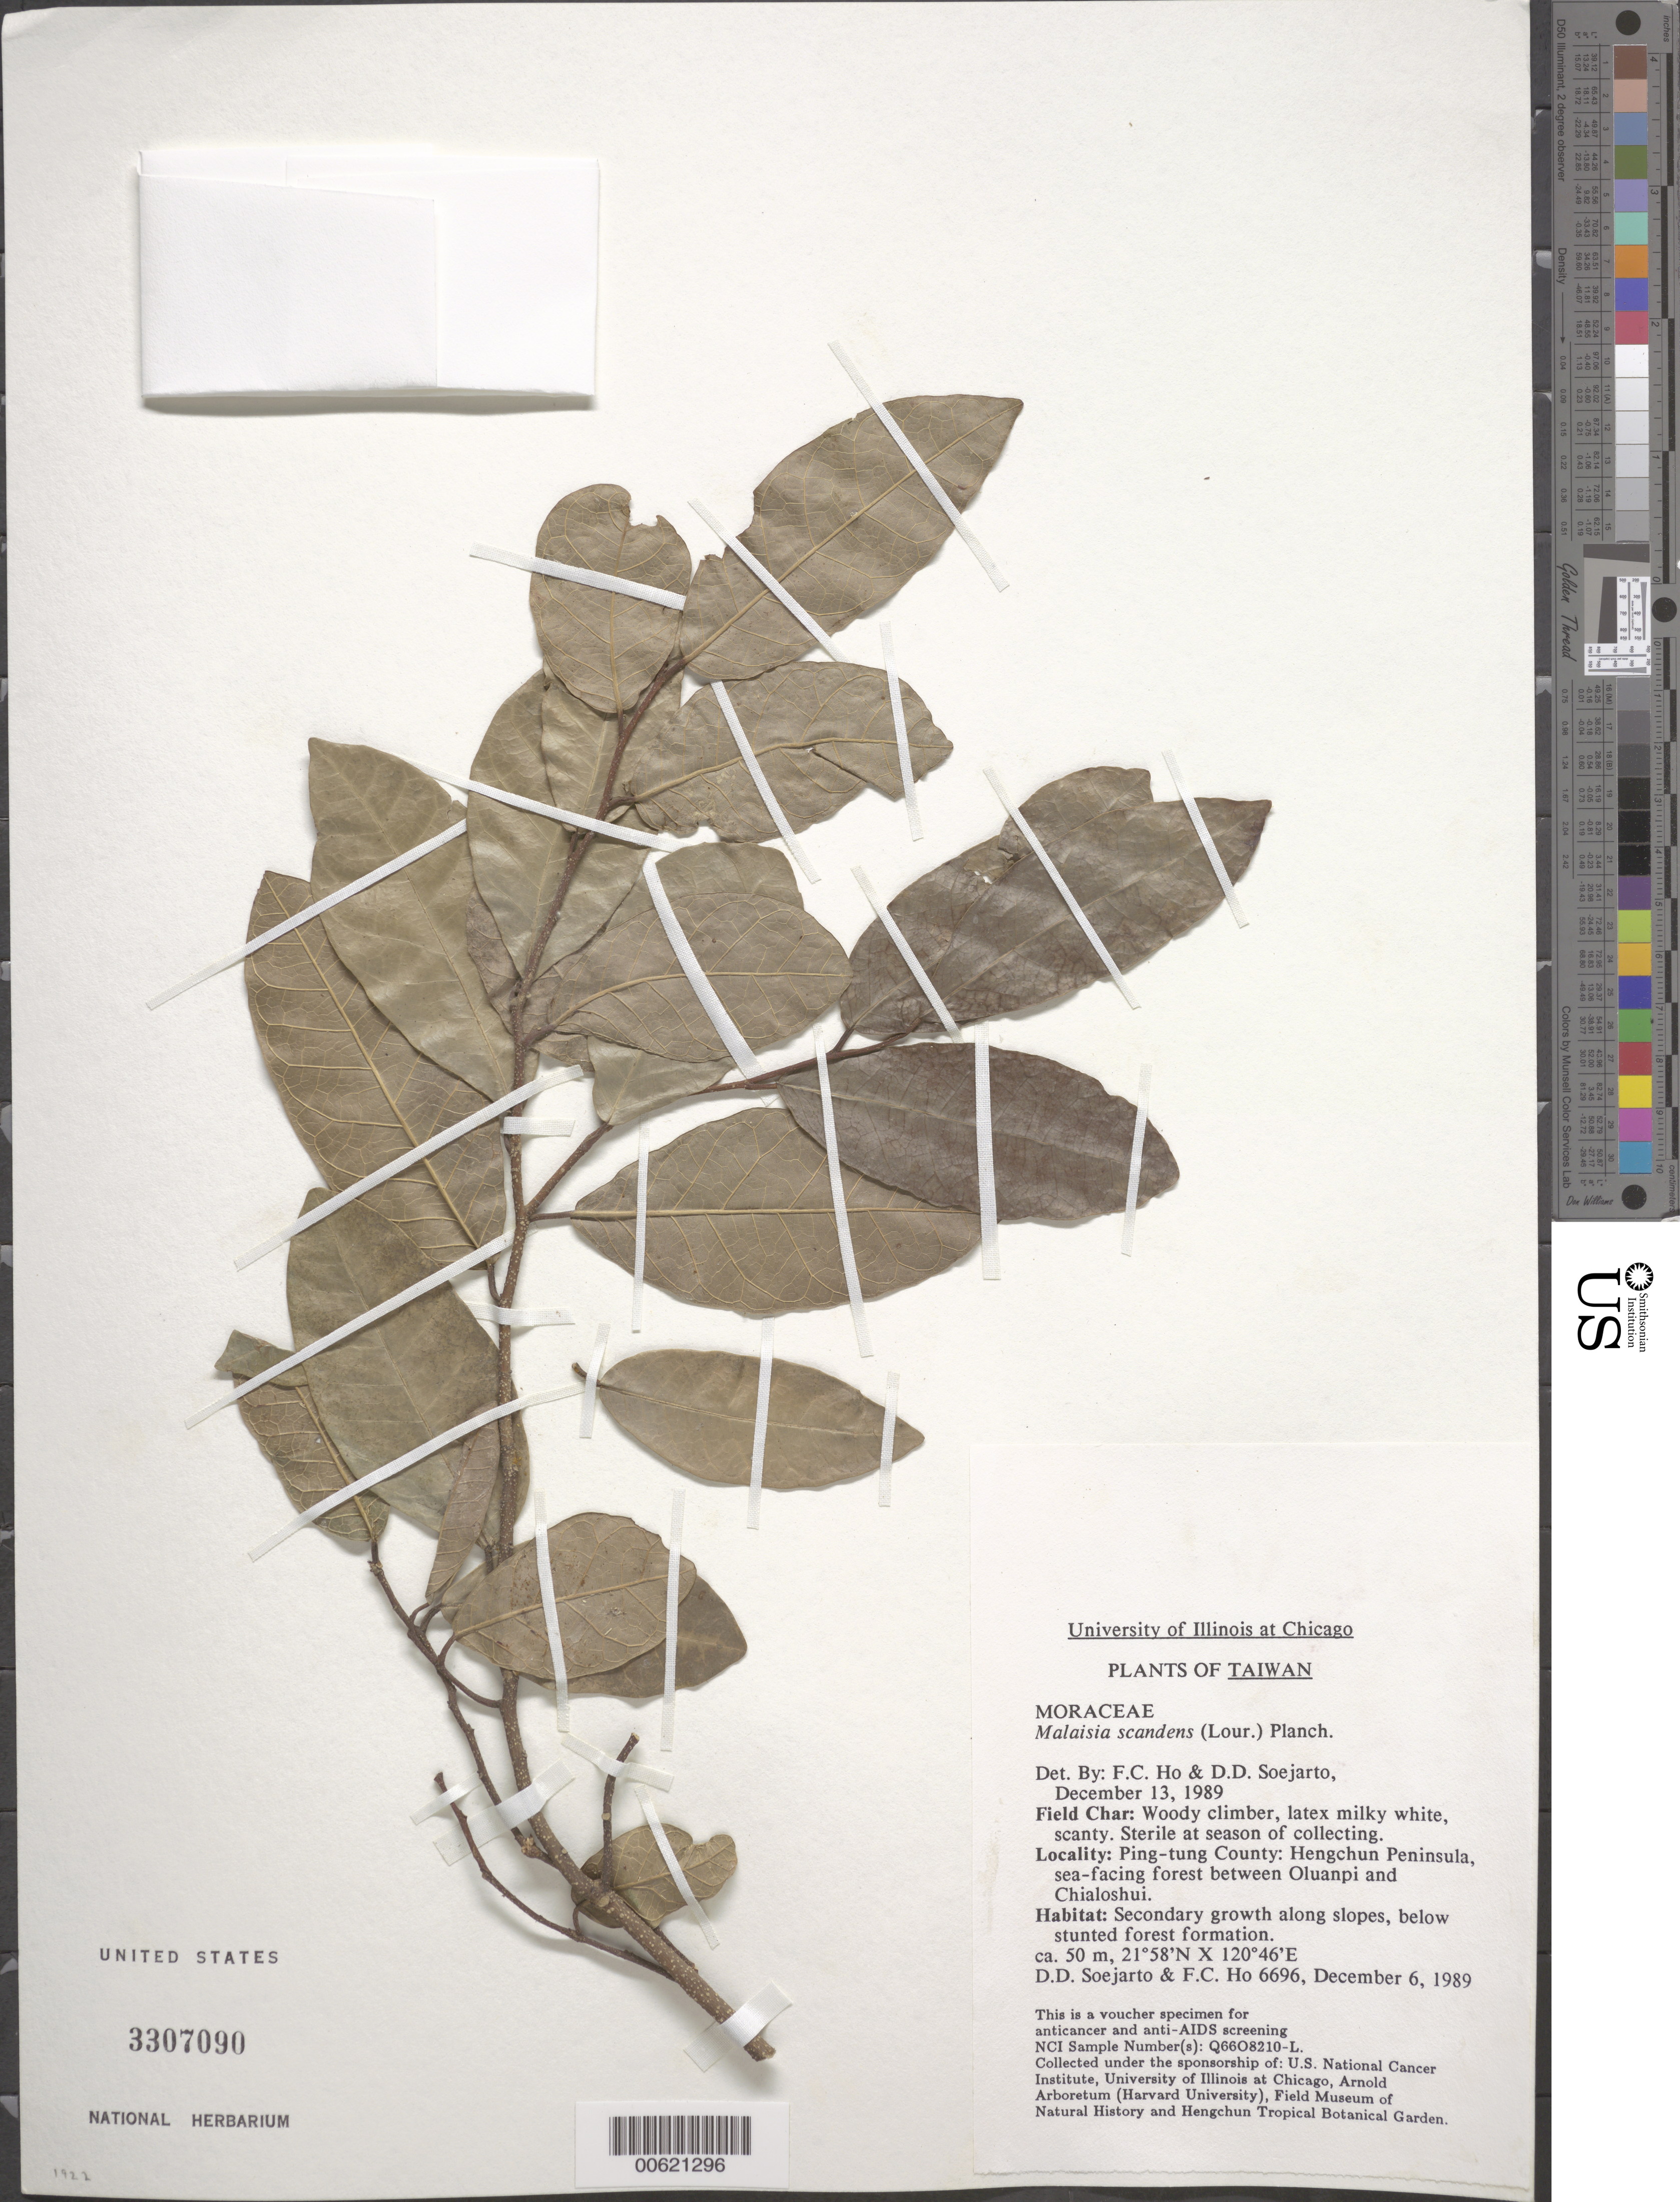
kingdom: Plantae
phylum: Tracheophyta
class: Magnoliopsida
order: Rosales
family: Moraceae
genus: Malaisia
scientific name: Malaisia scandens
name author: (Lour.) Planch.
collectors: F. Ho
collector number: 6696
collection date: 1989-12-06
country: Taiwan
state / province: Pingtung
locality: Ping-tung County: Hengchun Peninsula, sea-facing forest between Oluanpi and Chialoshui.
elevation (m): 50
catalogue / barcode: US 3307090